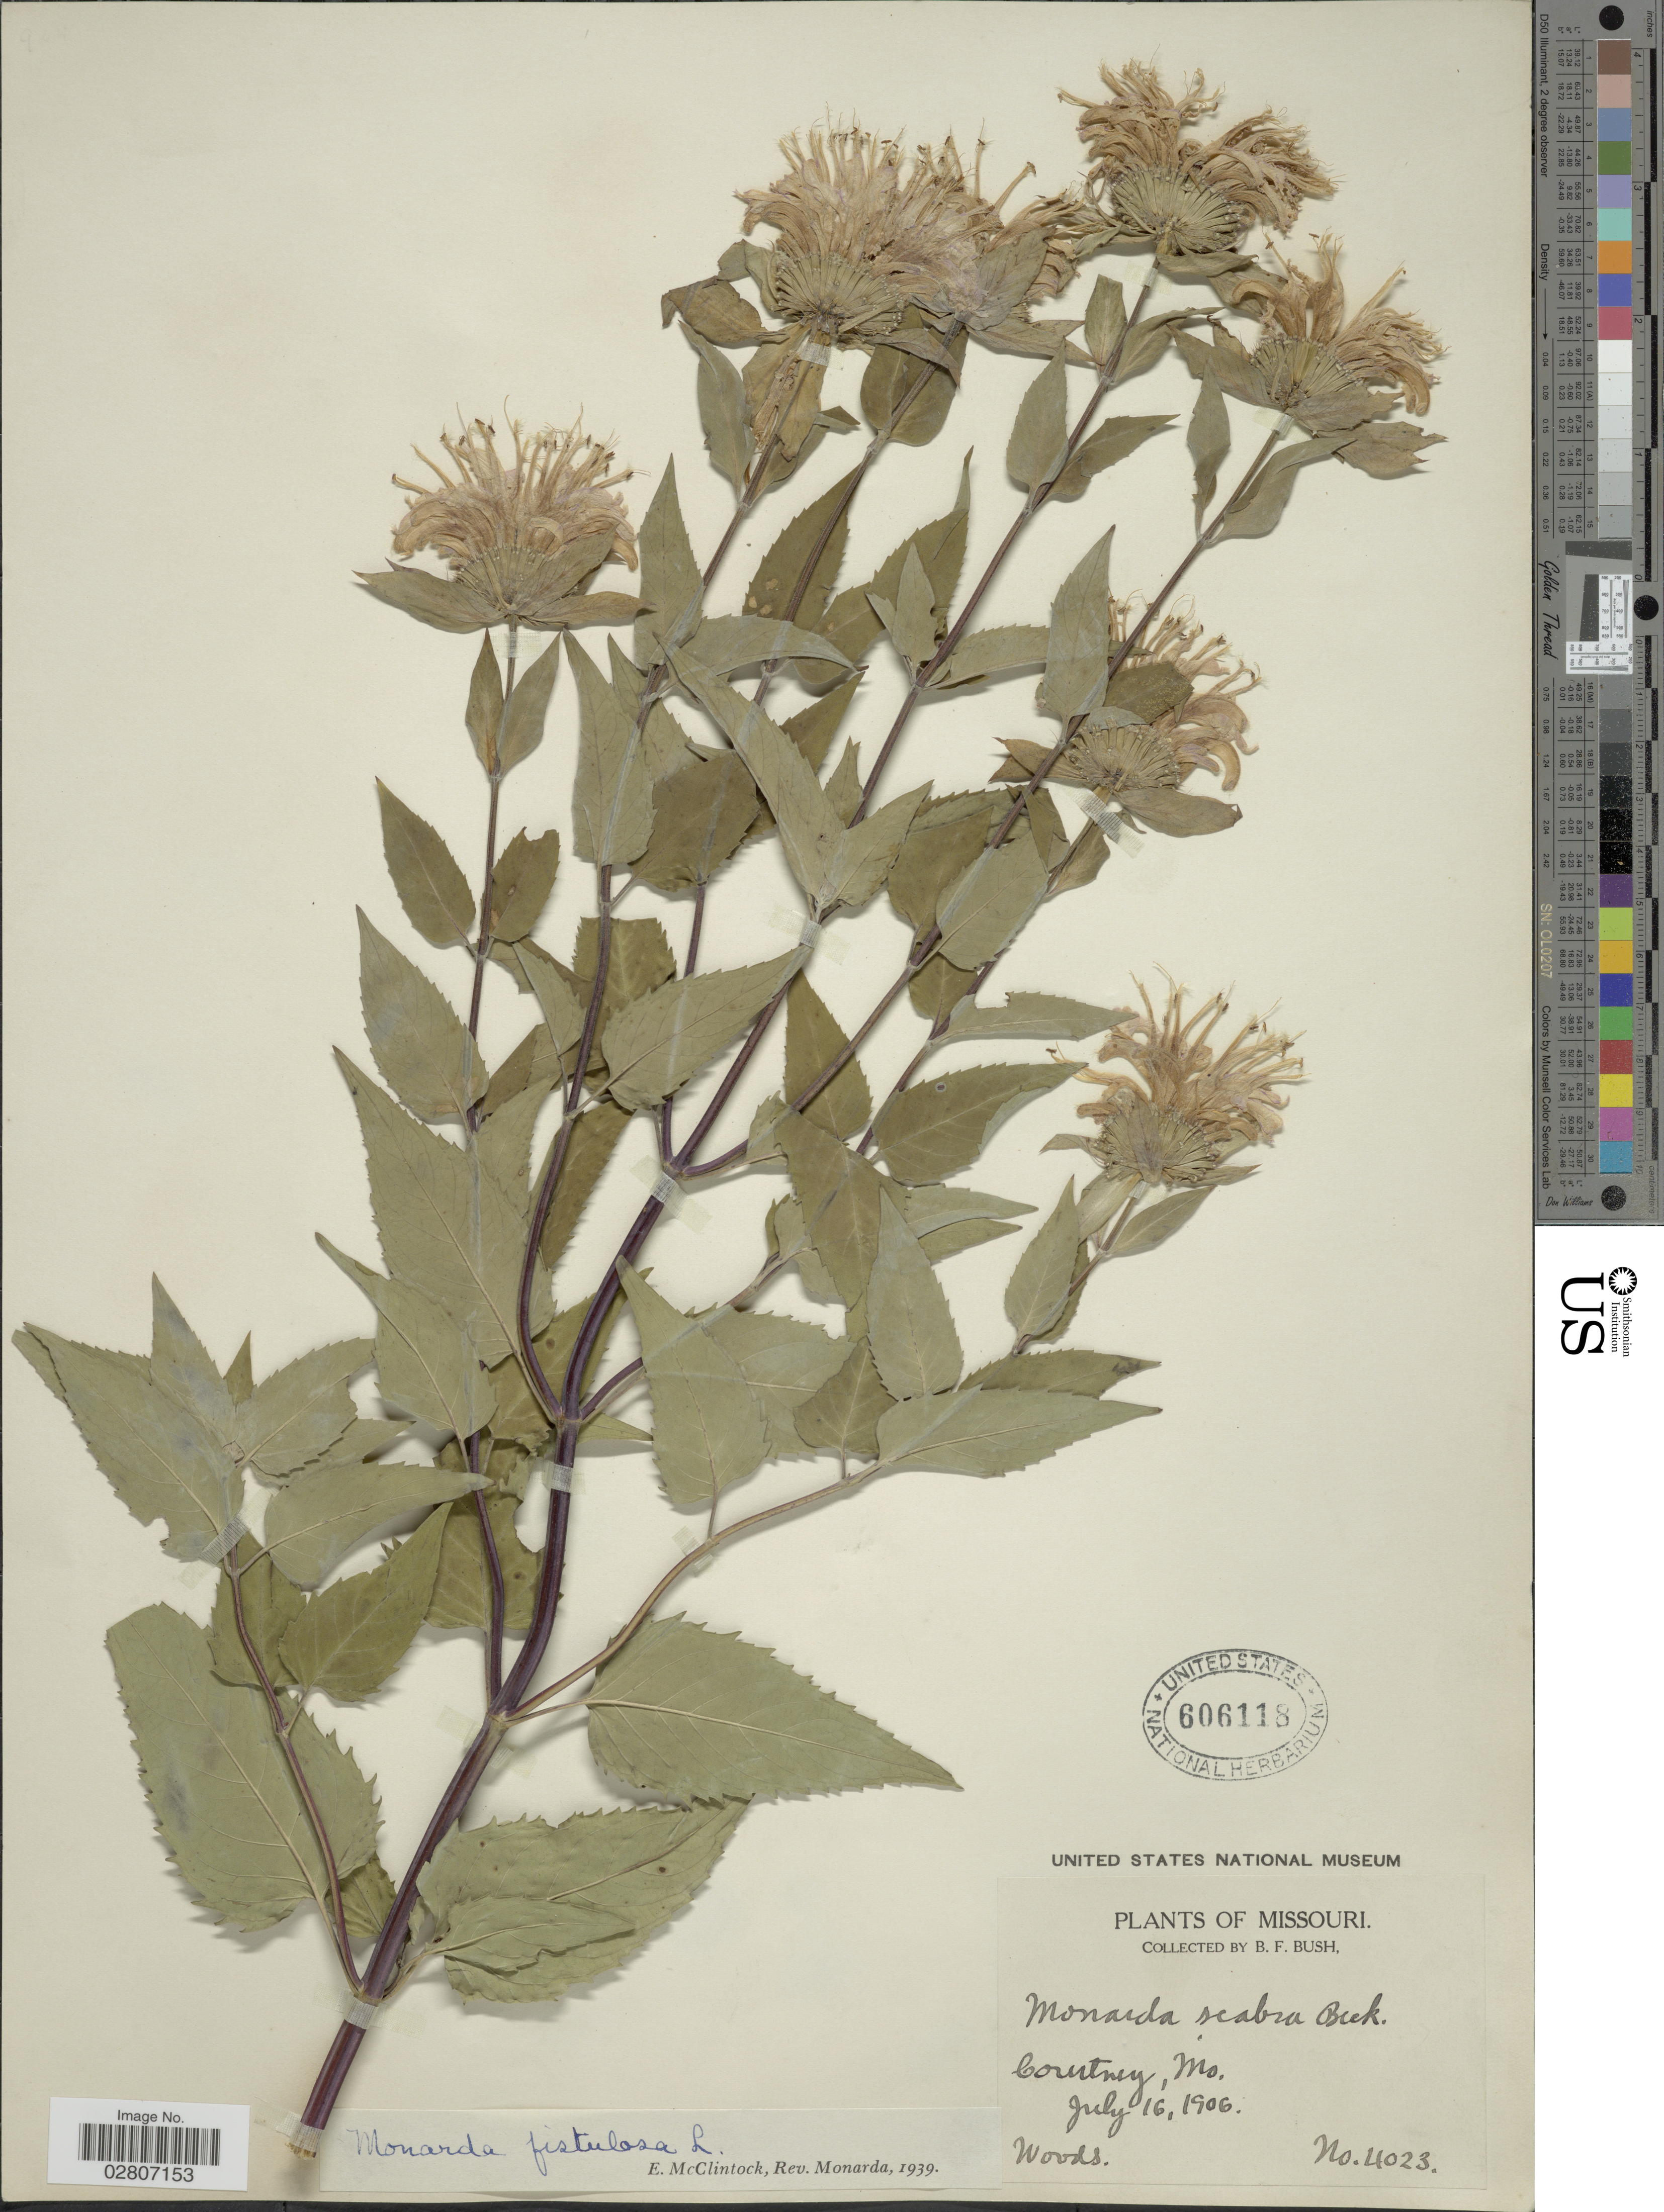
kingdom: Plantae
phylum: Tracheophyta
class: Magnoliopsida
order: Lamiales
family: Lamiaceae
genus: Monarda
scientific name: Monarda fistulosa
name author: L.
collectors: B. F. Bush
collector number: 4023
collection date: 1906-07-16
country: United States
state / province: Missouri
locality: Courtney.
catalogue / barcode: US 606118